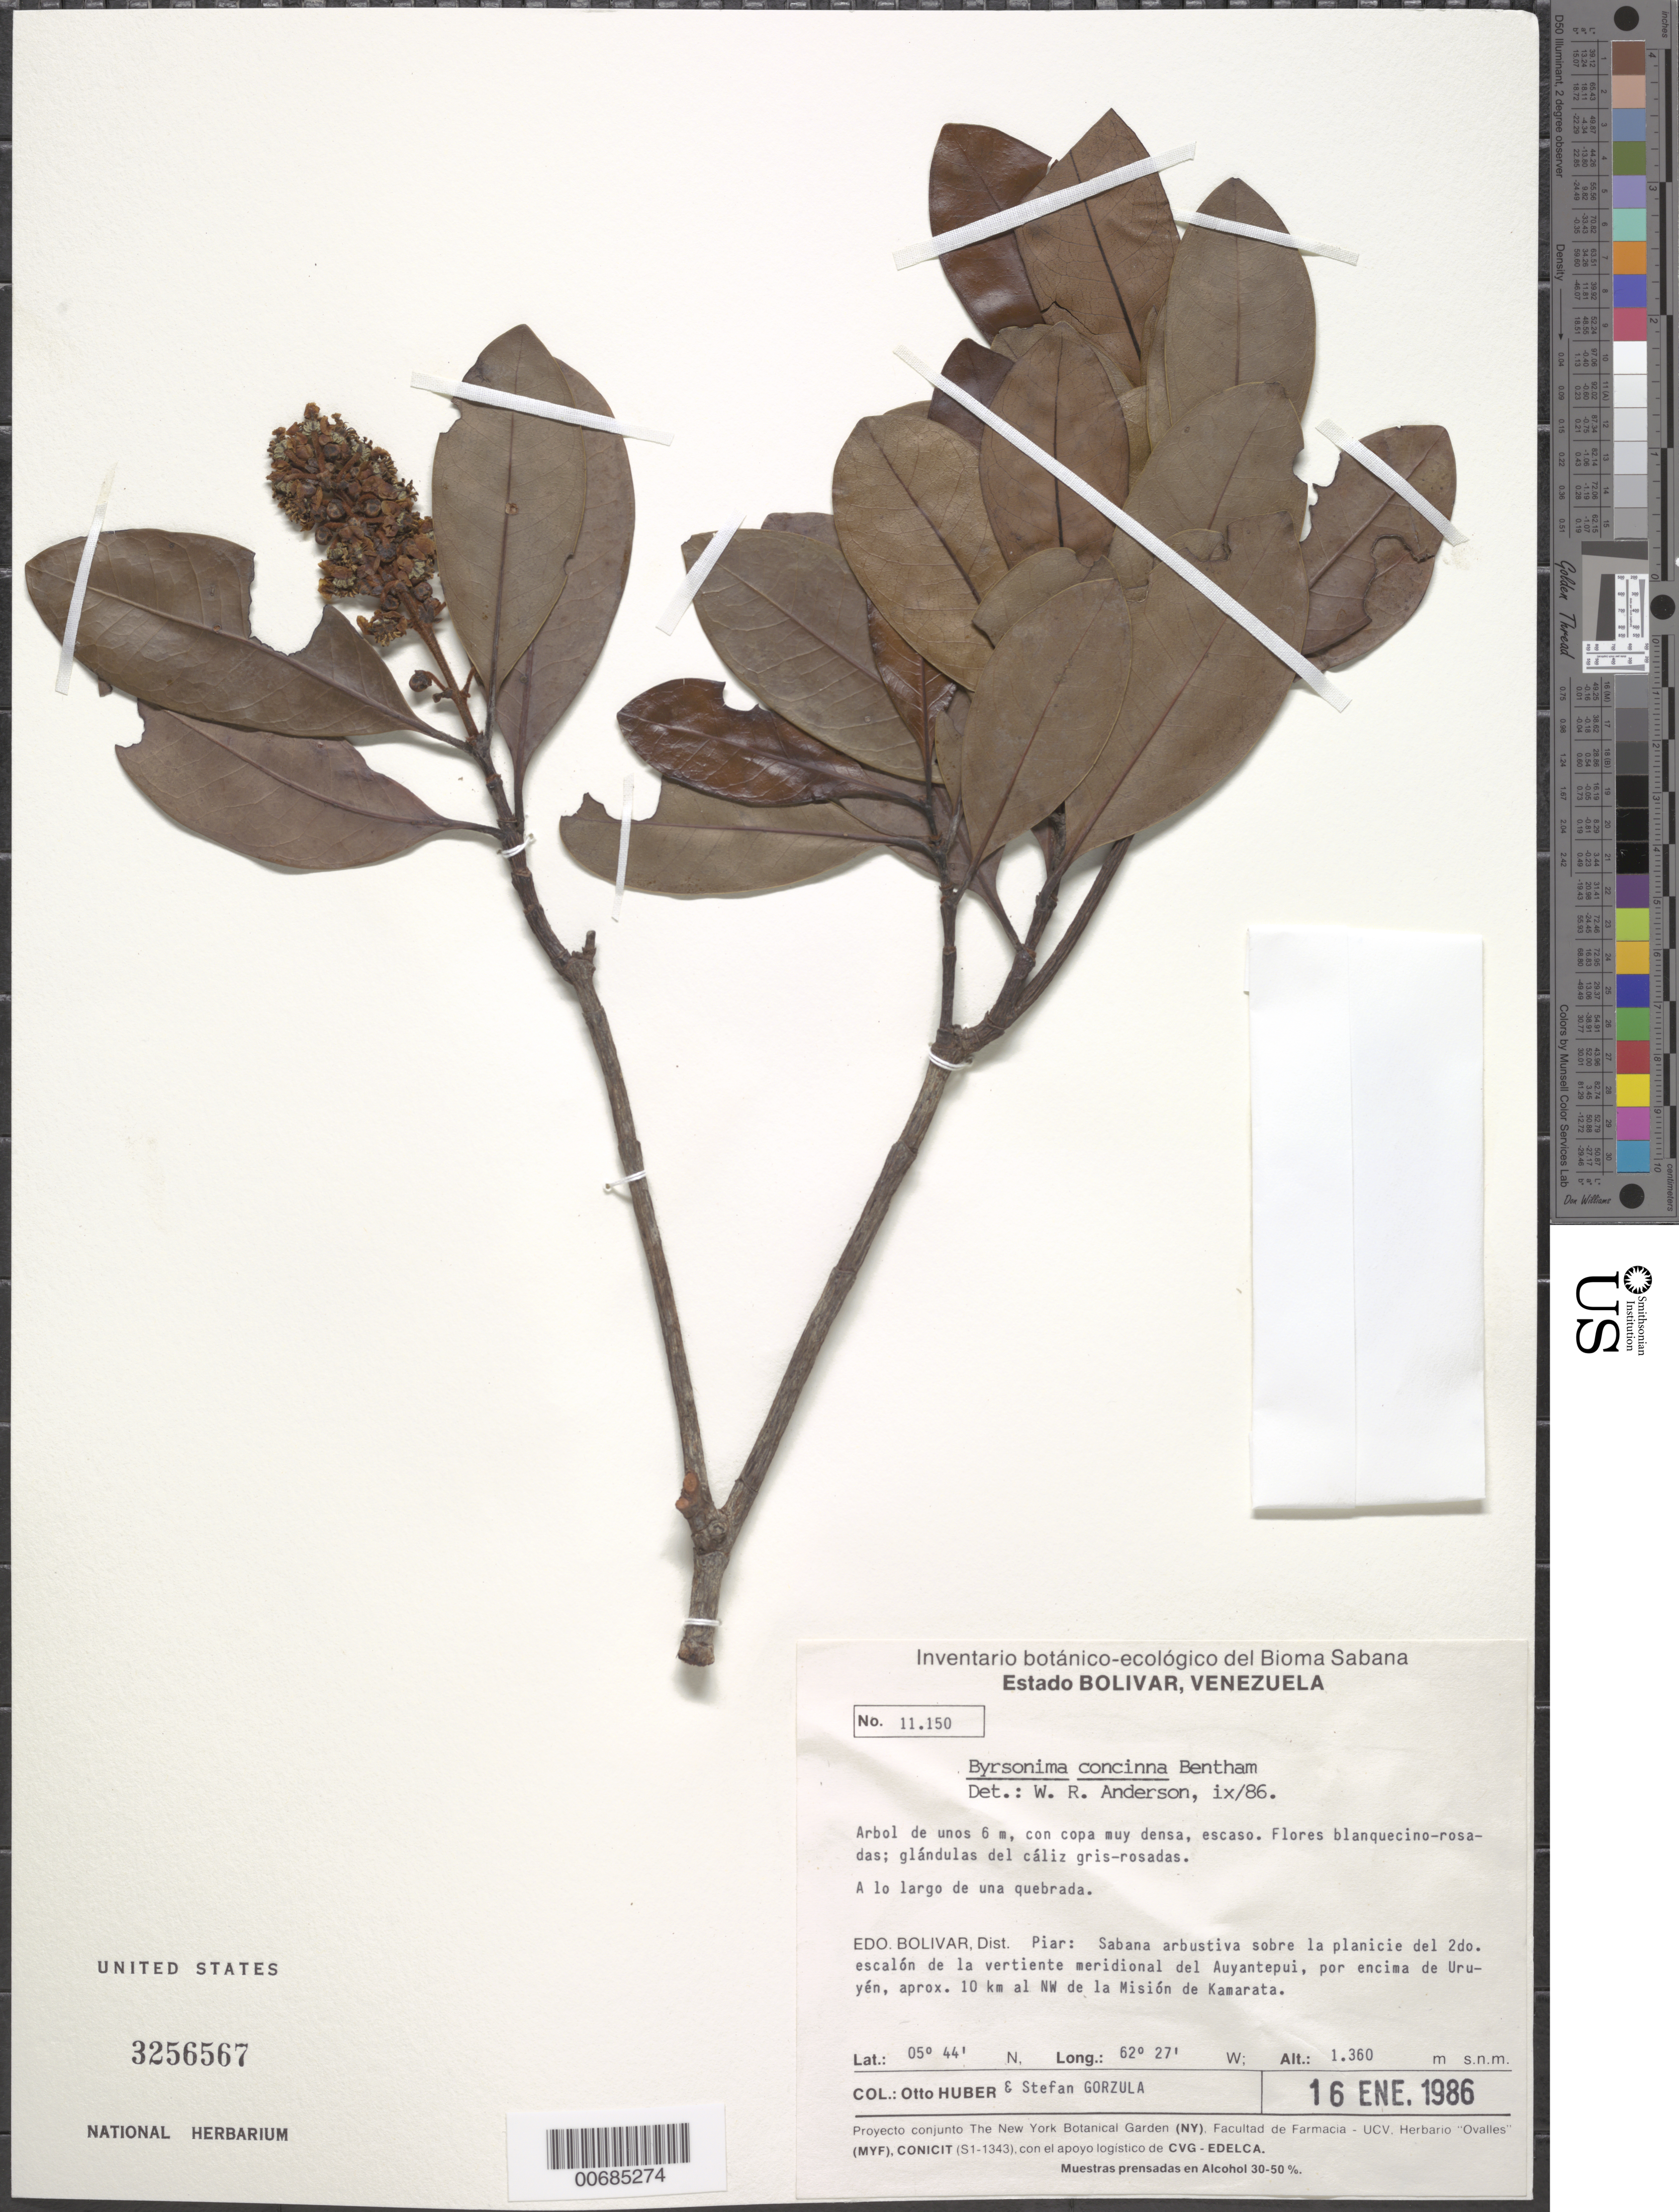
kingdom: Plantae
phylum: Tracheophyta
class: Magnoliopsida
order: Malpighiales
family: Malpighiaceae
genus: Byrsonima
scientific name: Byrsonima concinna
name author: Benth.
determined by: Anderson, W. R., (MICH), University of Michigan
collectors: O. Huber & S. Gorzula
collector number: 11150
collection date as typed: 16-Jan-86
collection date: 1986-01-16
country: Venezuela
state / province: Bolívar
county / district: Piar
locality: Auyan-tepuí, 10 km NW de la Mision de Kamarata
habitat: Sabana arbustiva sobre la planicie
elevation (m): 1360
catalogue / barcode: US 3256567